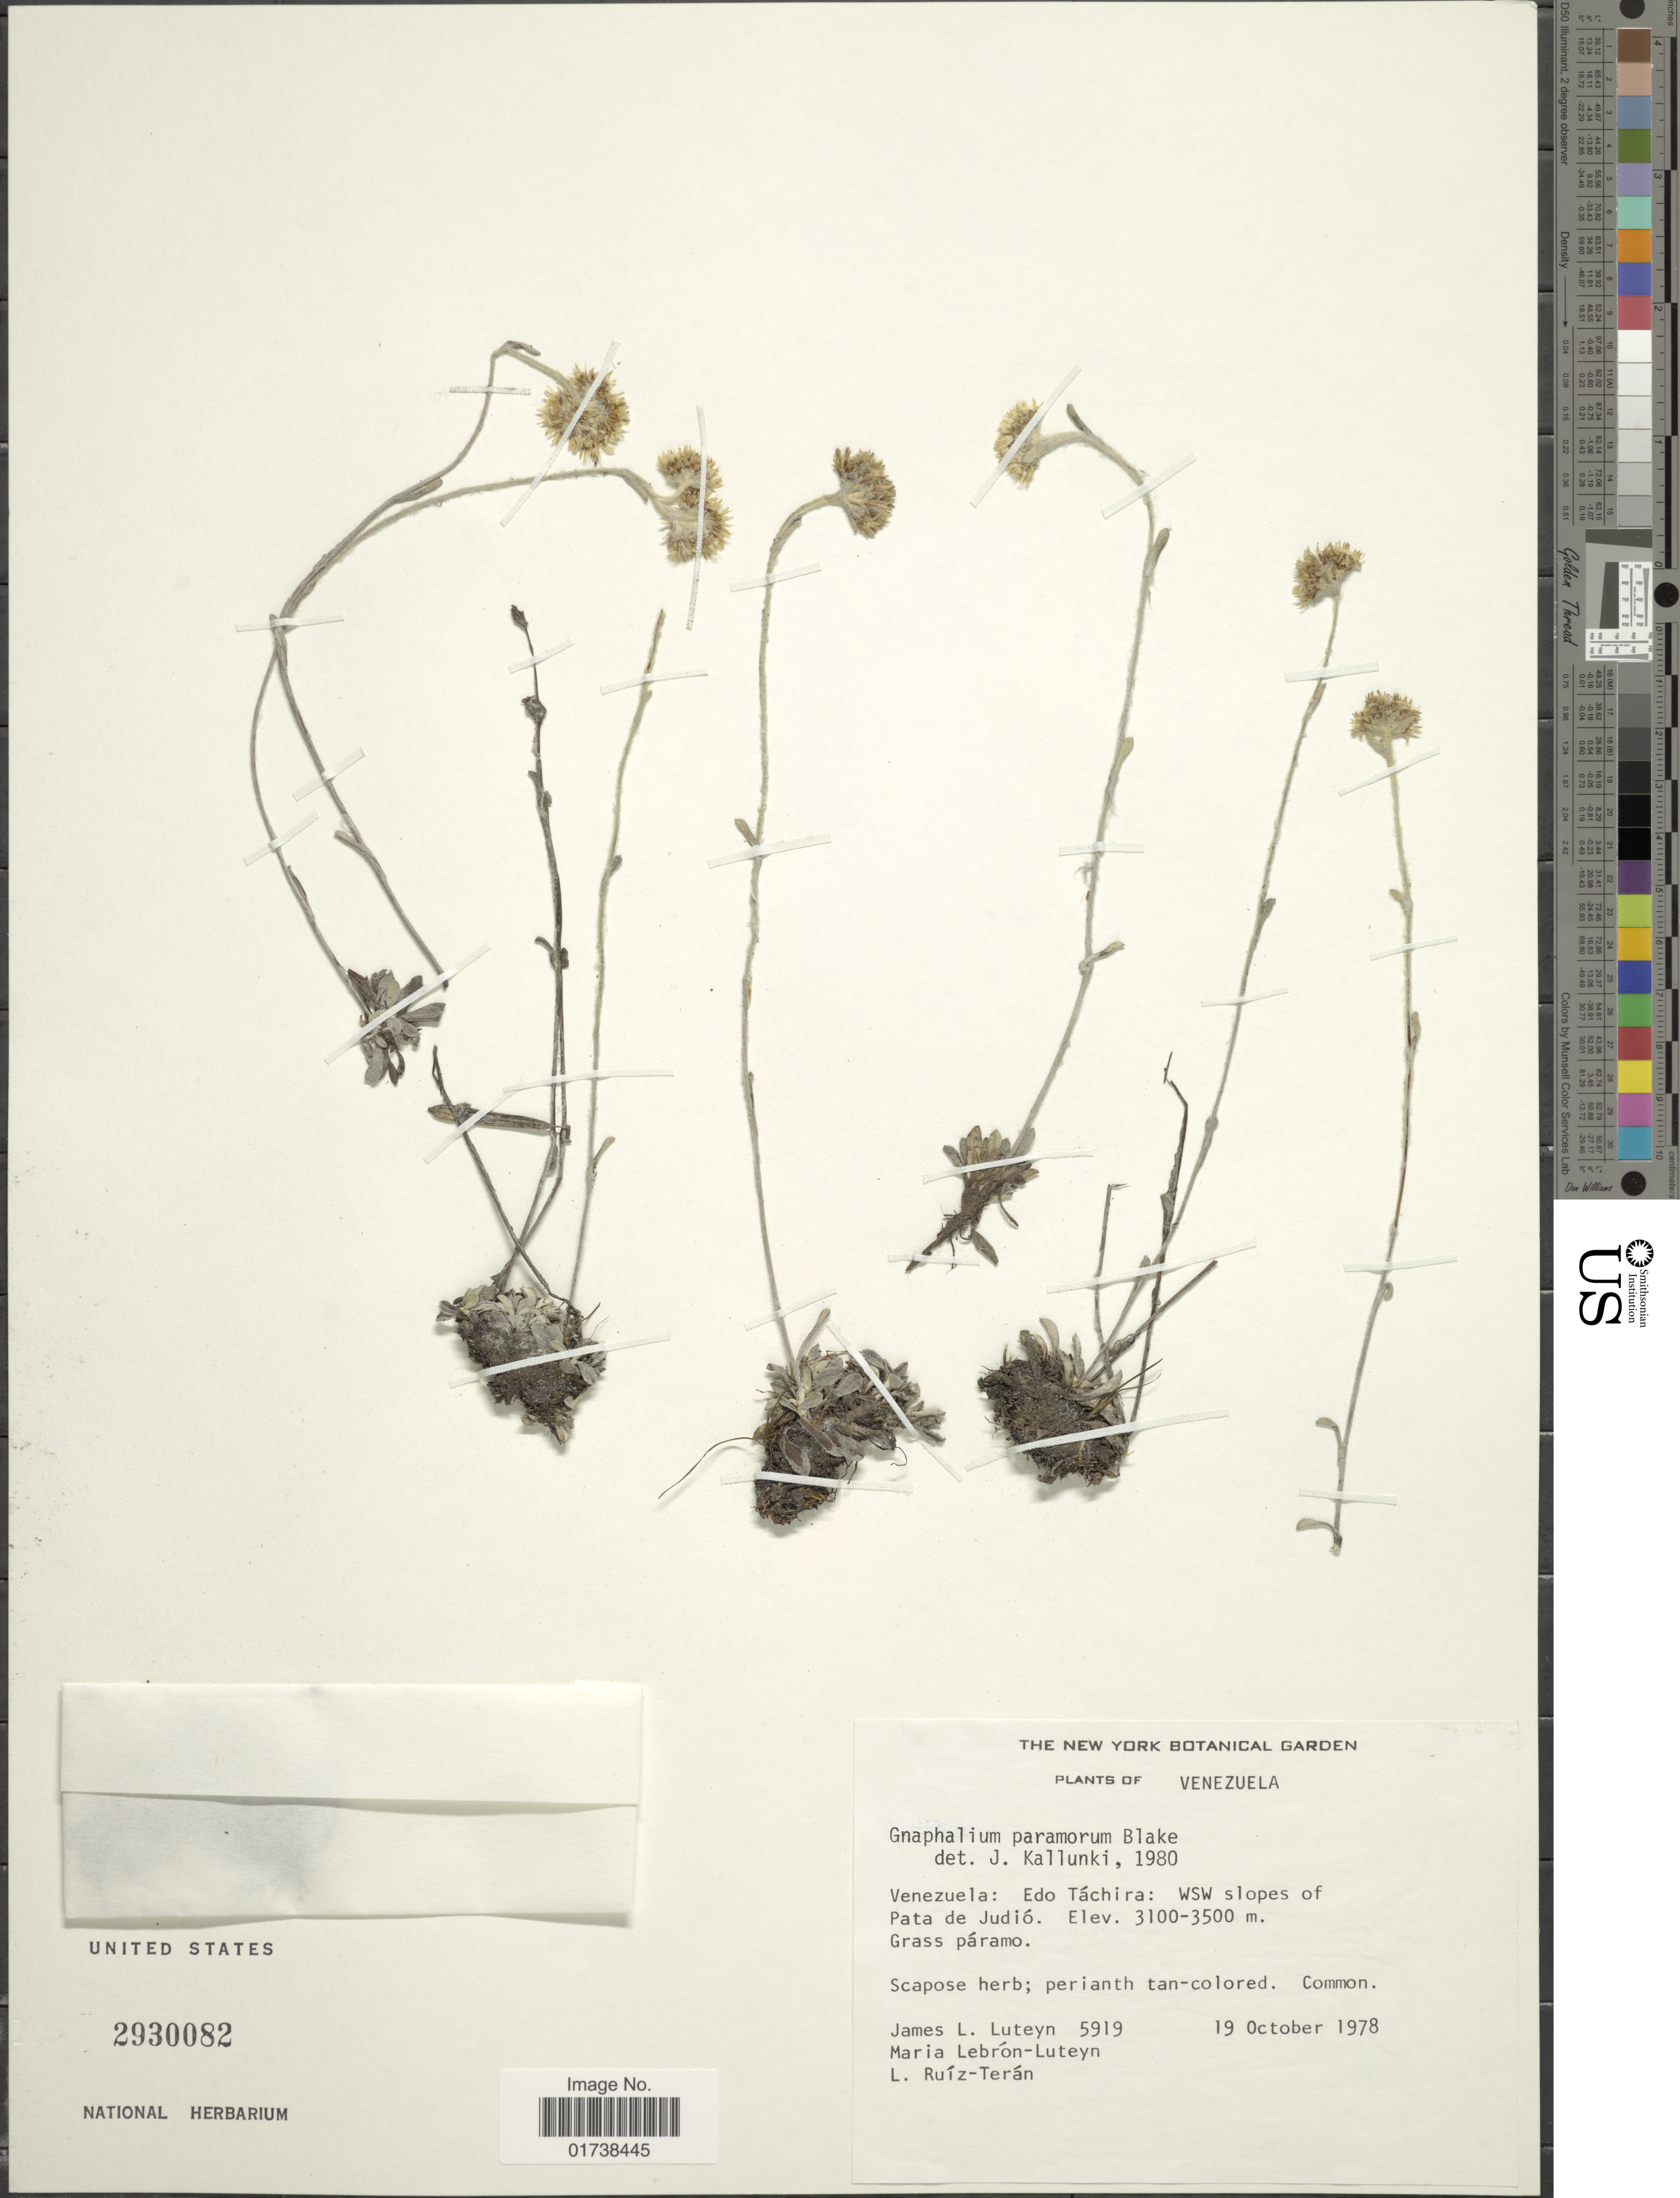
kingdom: Plantae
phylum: Tracheophyta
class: Magnoliopsida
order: Asterales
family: Asteraceae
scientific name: Orognaphalon paramorum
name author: (S.F. Blake) G.L. Nesom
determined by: Nesom, Guy L.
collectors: J. L. Luteyn, M. L. Lebrón-Luteyn & L. E. Ruíz-Terán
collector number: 5919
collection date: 1978-10-19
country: Venezuela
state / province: Tachira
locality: WSW slopes of Pata de Judio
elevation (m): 3100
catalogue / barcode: US 2930082